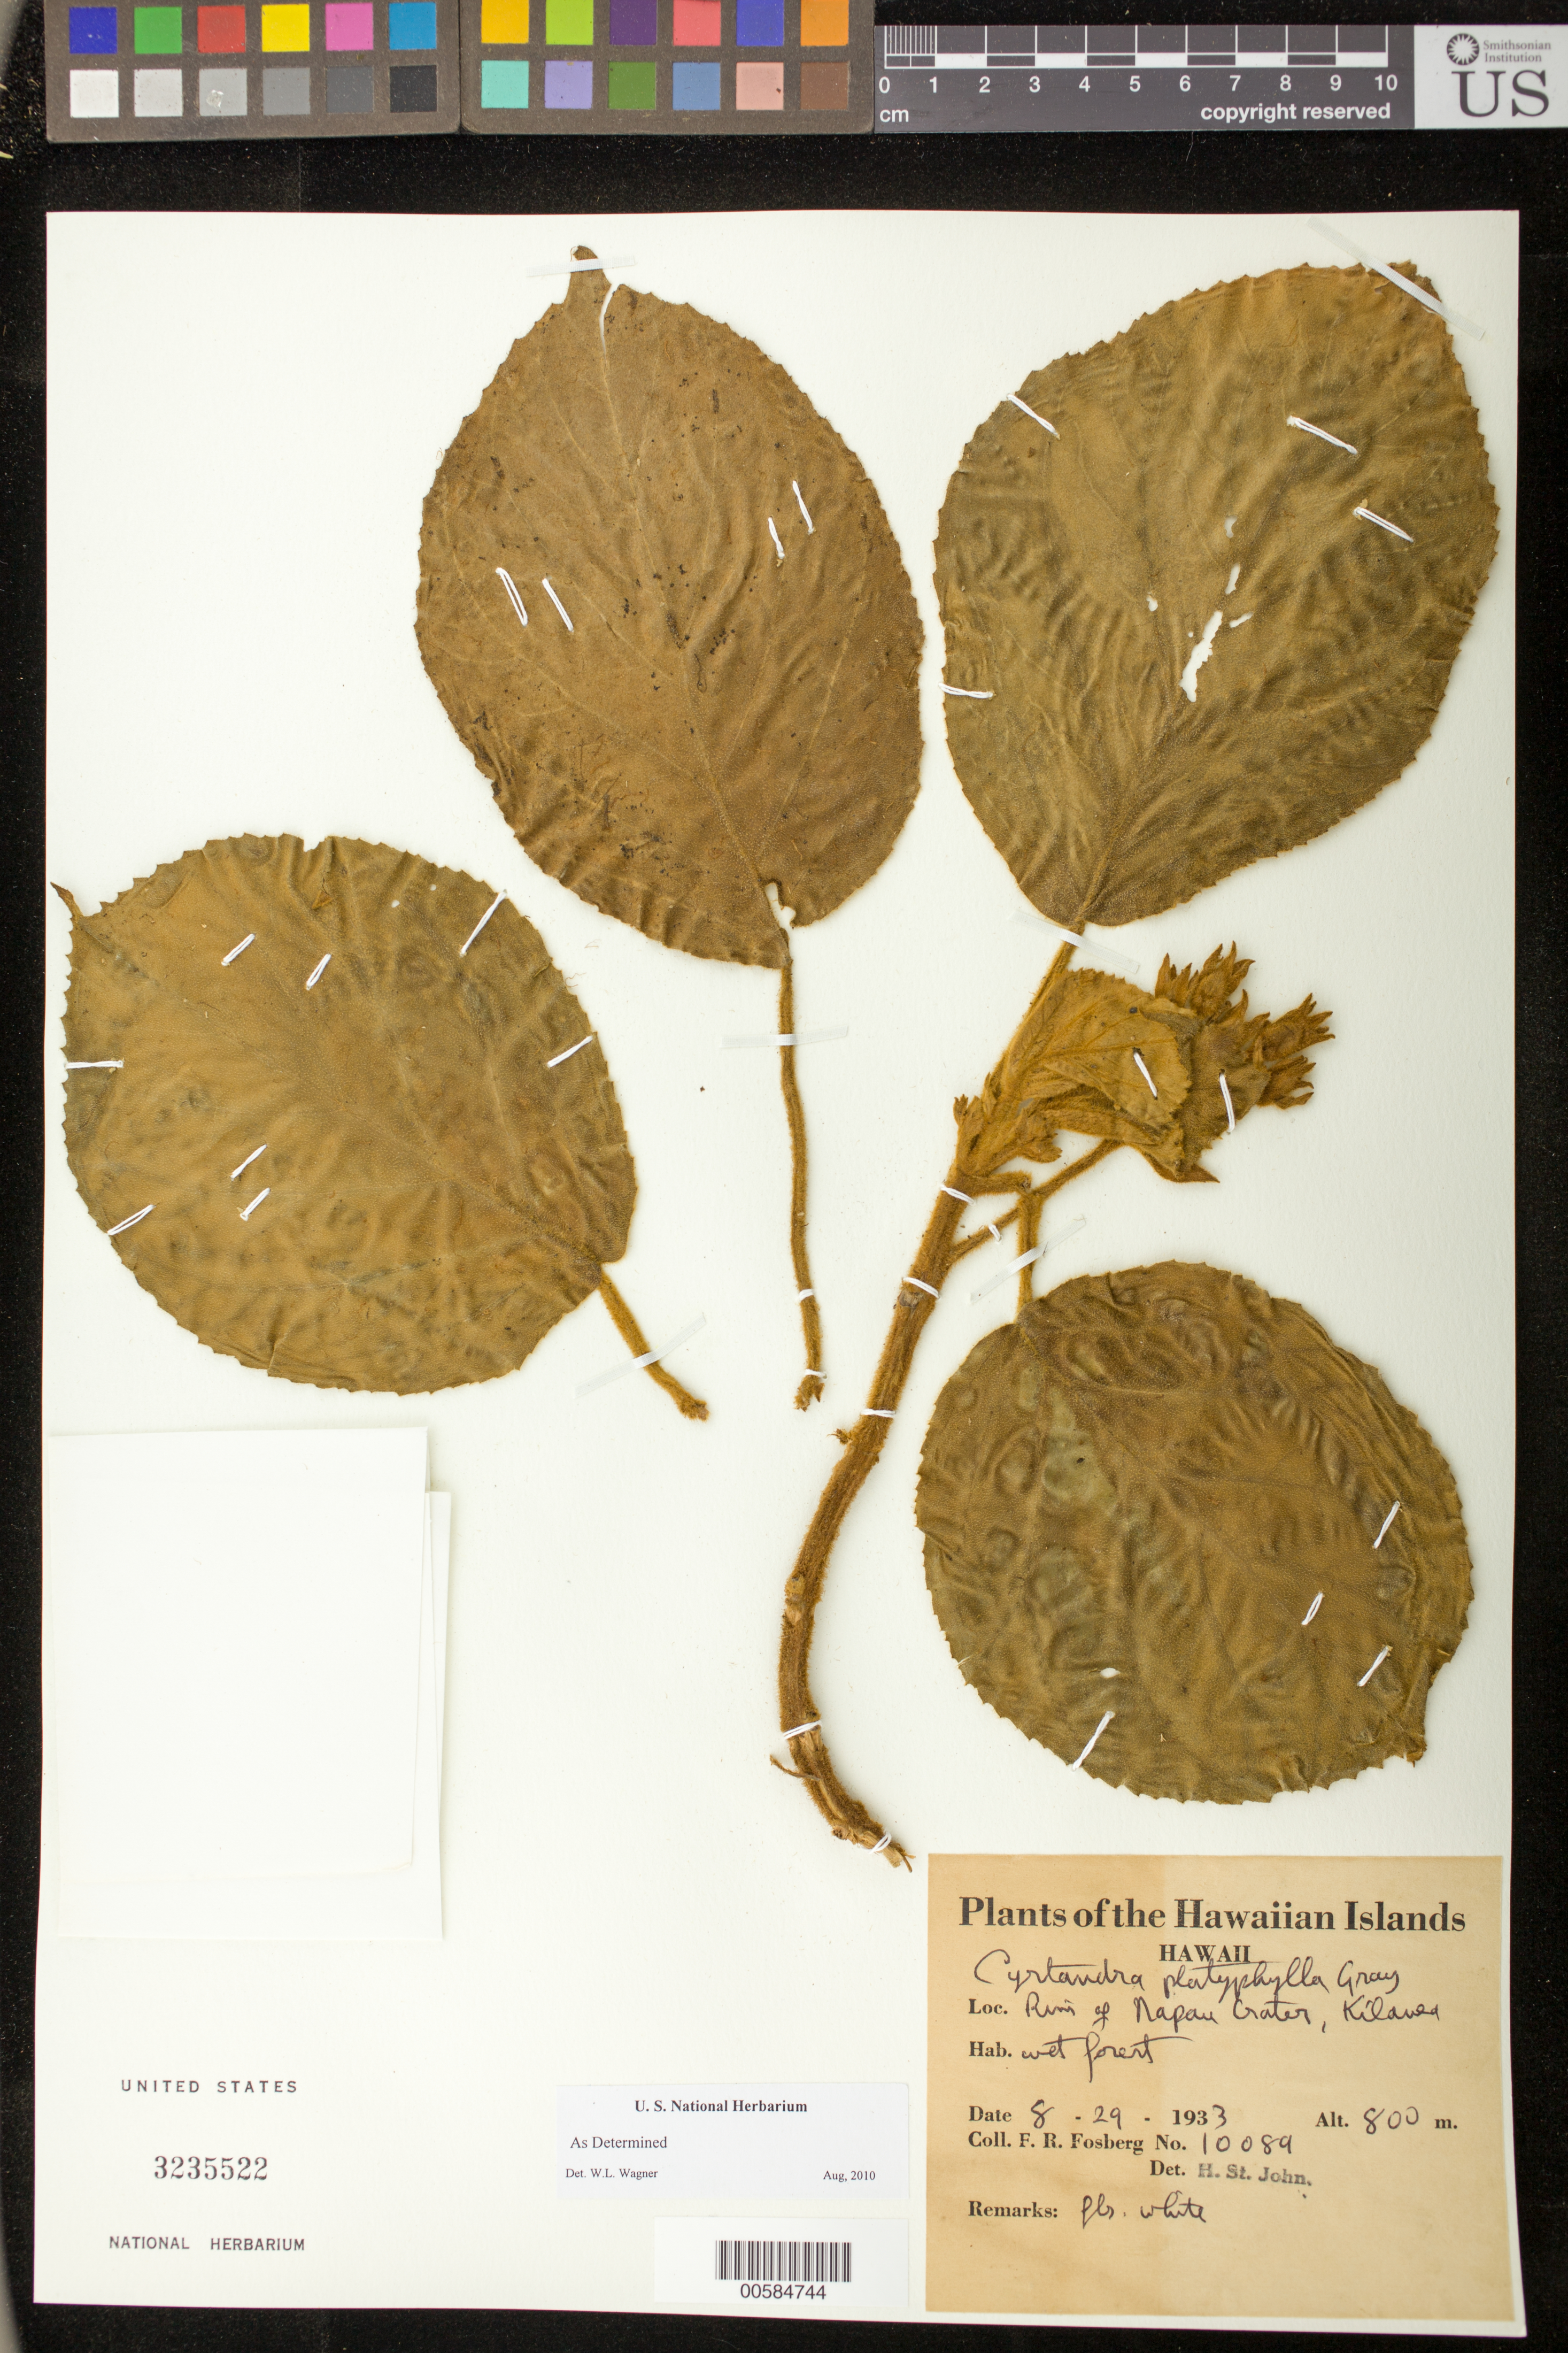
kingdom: Plantae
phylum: Tracheophyta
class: Magnoliopsida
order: Lamiales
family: Gesneriaceae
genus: Cyrtandra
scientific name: Cyrtandra platyphylla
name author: A. Gray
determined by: St. John, H.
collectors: F. R. Fosberg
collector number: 10089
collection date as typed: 29 Aug 1933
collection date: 1933-08-29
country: United States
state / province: Hawaii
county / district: Hawaii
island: Hawaii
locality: Rim of Napau Crater, Kilauea.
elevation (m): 800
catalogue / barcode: US 3235522